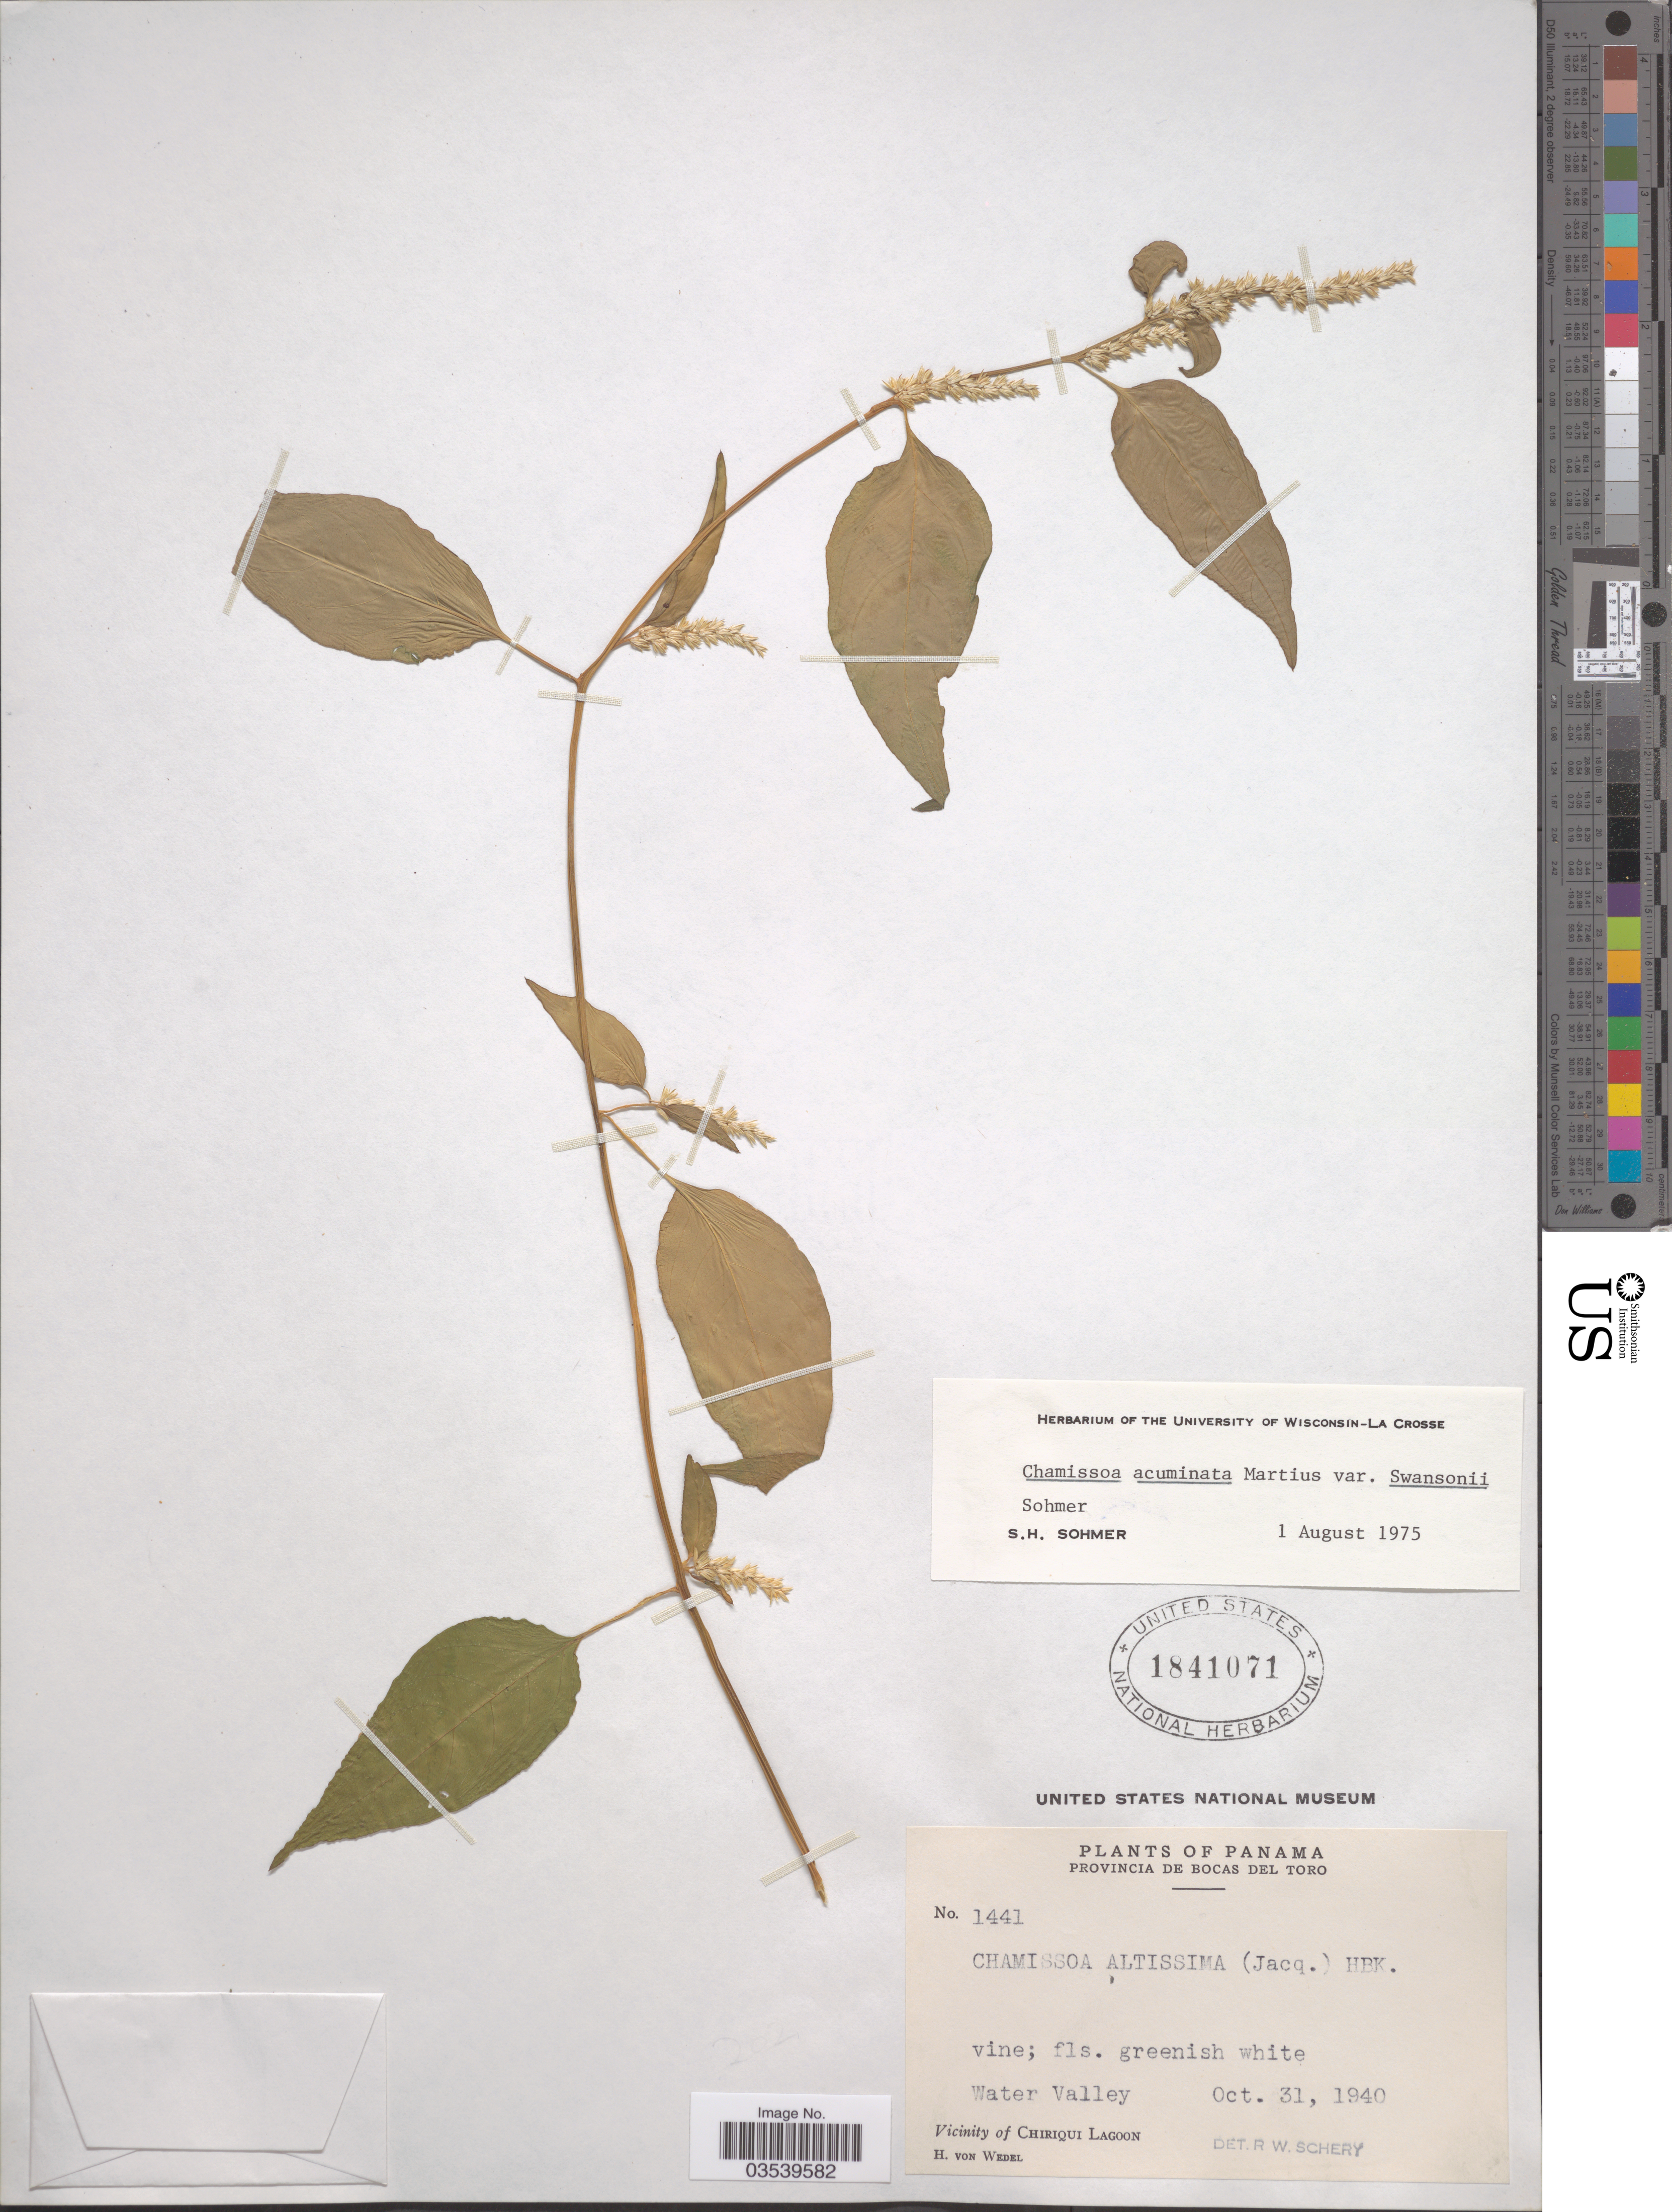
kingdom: Plantae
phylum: Tracheophyta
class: Magnoliopsida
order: Caryophyllales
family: Amaranthaceae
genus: Chamissoa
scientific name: Chamissoa acuminata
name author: Mart.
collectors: H. von Wedel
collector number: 1441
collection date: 1940-10-31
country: Panama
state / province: Bocas del Toro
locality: Water Valley. Vicinity of Chiriqui Lagoon.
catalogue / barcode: US 1841071